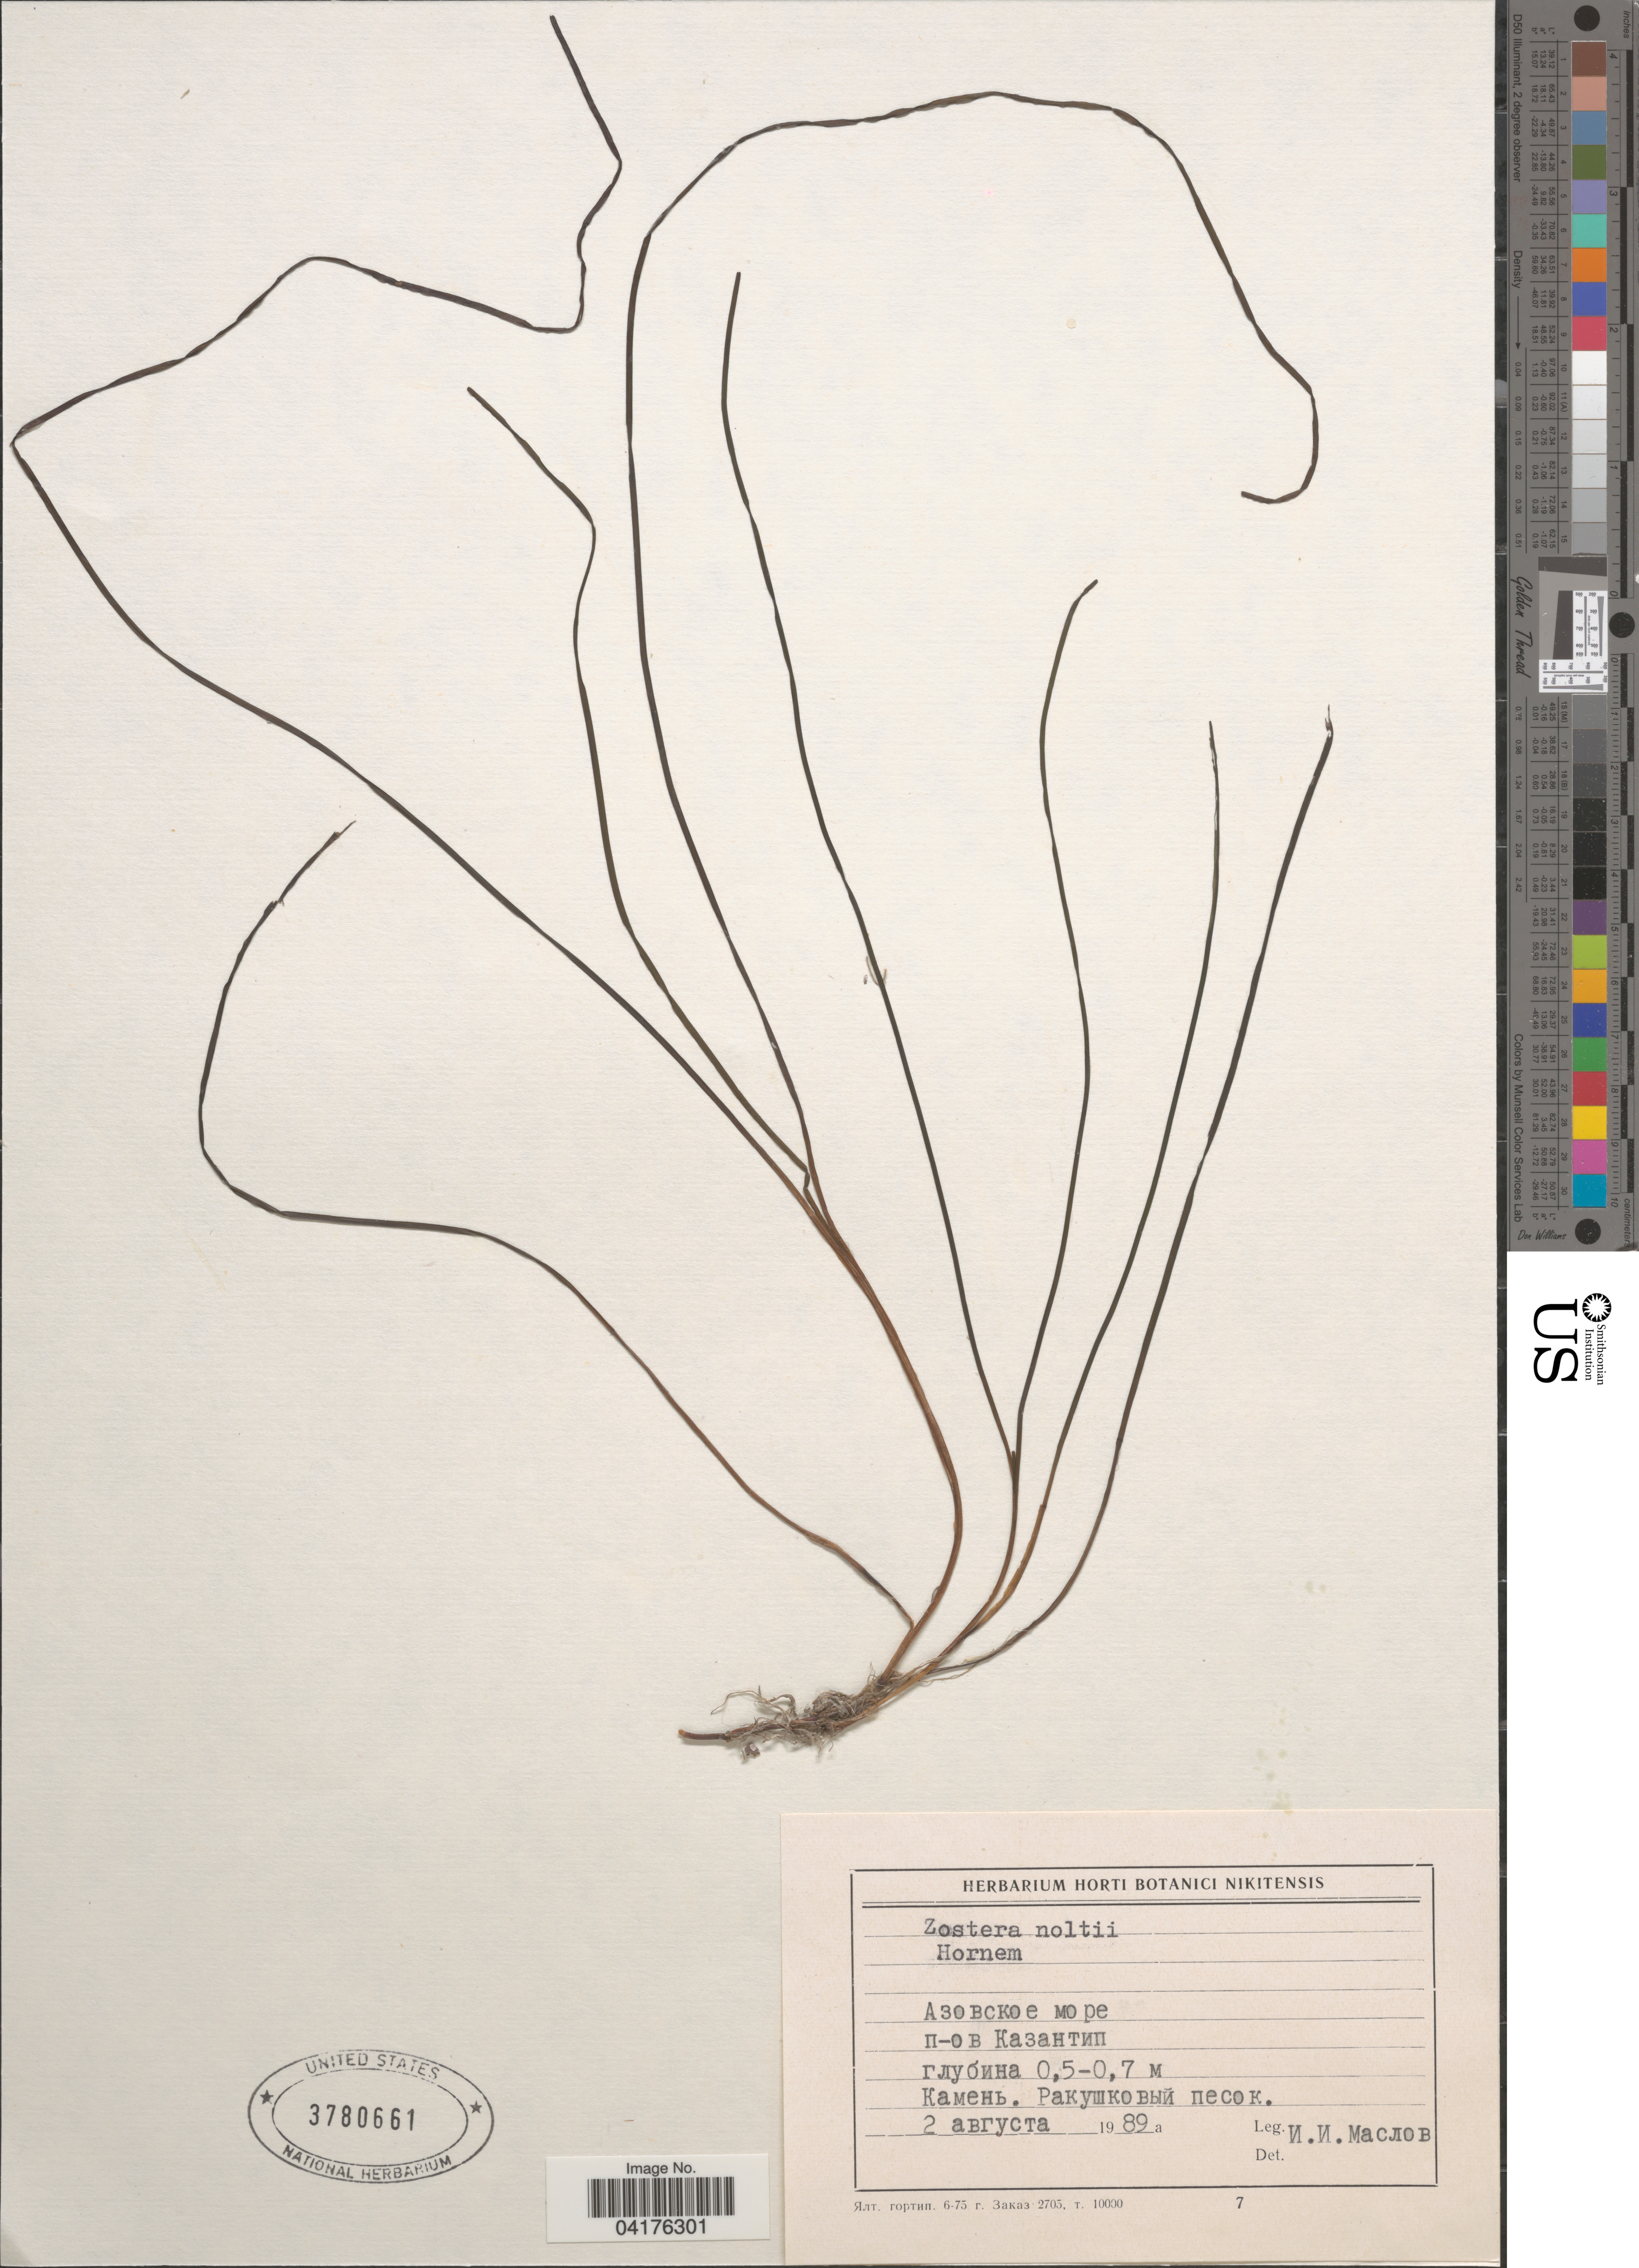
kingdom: Plantae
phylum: Tracheophyta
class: Liliopsida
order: Alismatales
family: Zosteraceae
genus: Zostera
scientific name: Zostera noltii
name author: Hornem.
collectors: I. Maslov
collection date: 1989-08-02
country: Ukraine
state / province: Crimea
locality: Azov sea, Kazantip.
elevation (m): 0.5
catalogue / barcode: US 3780661